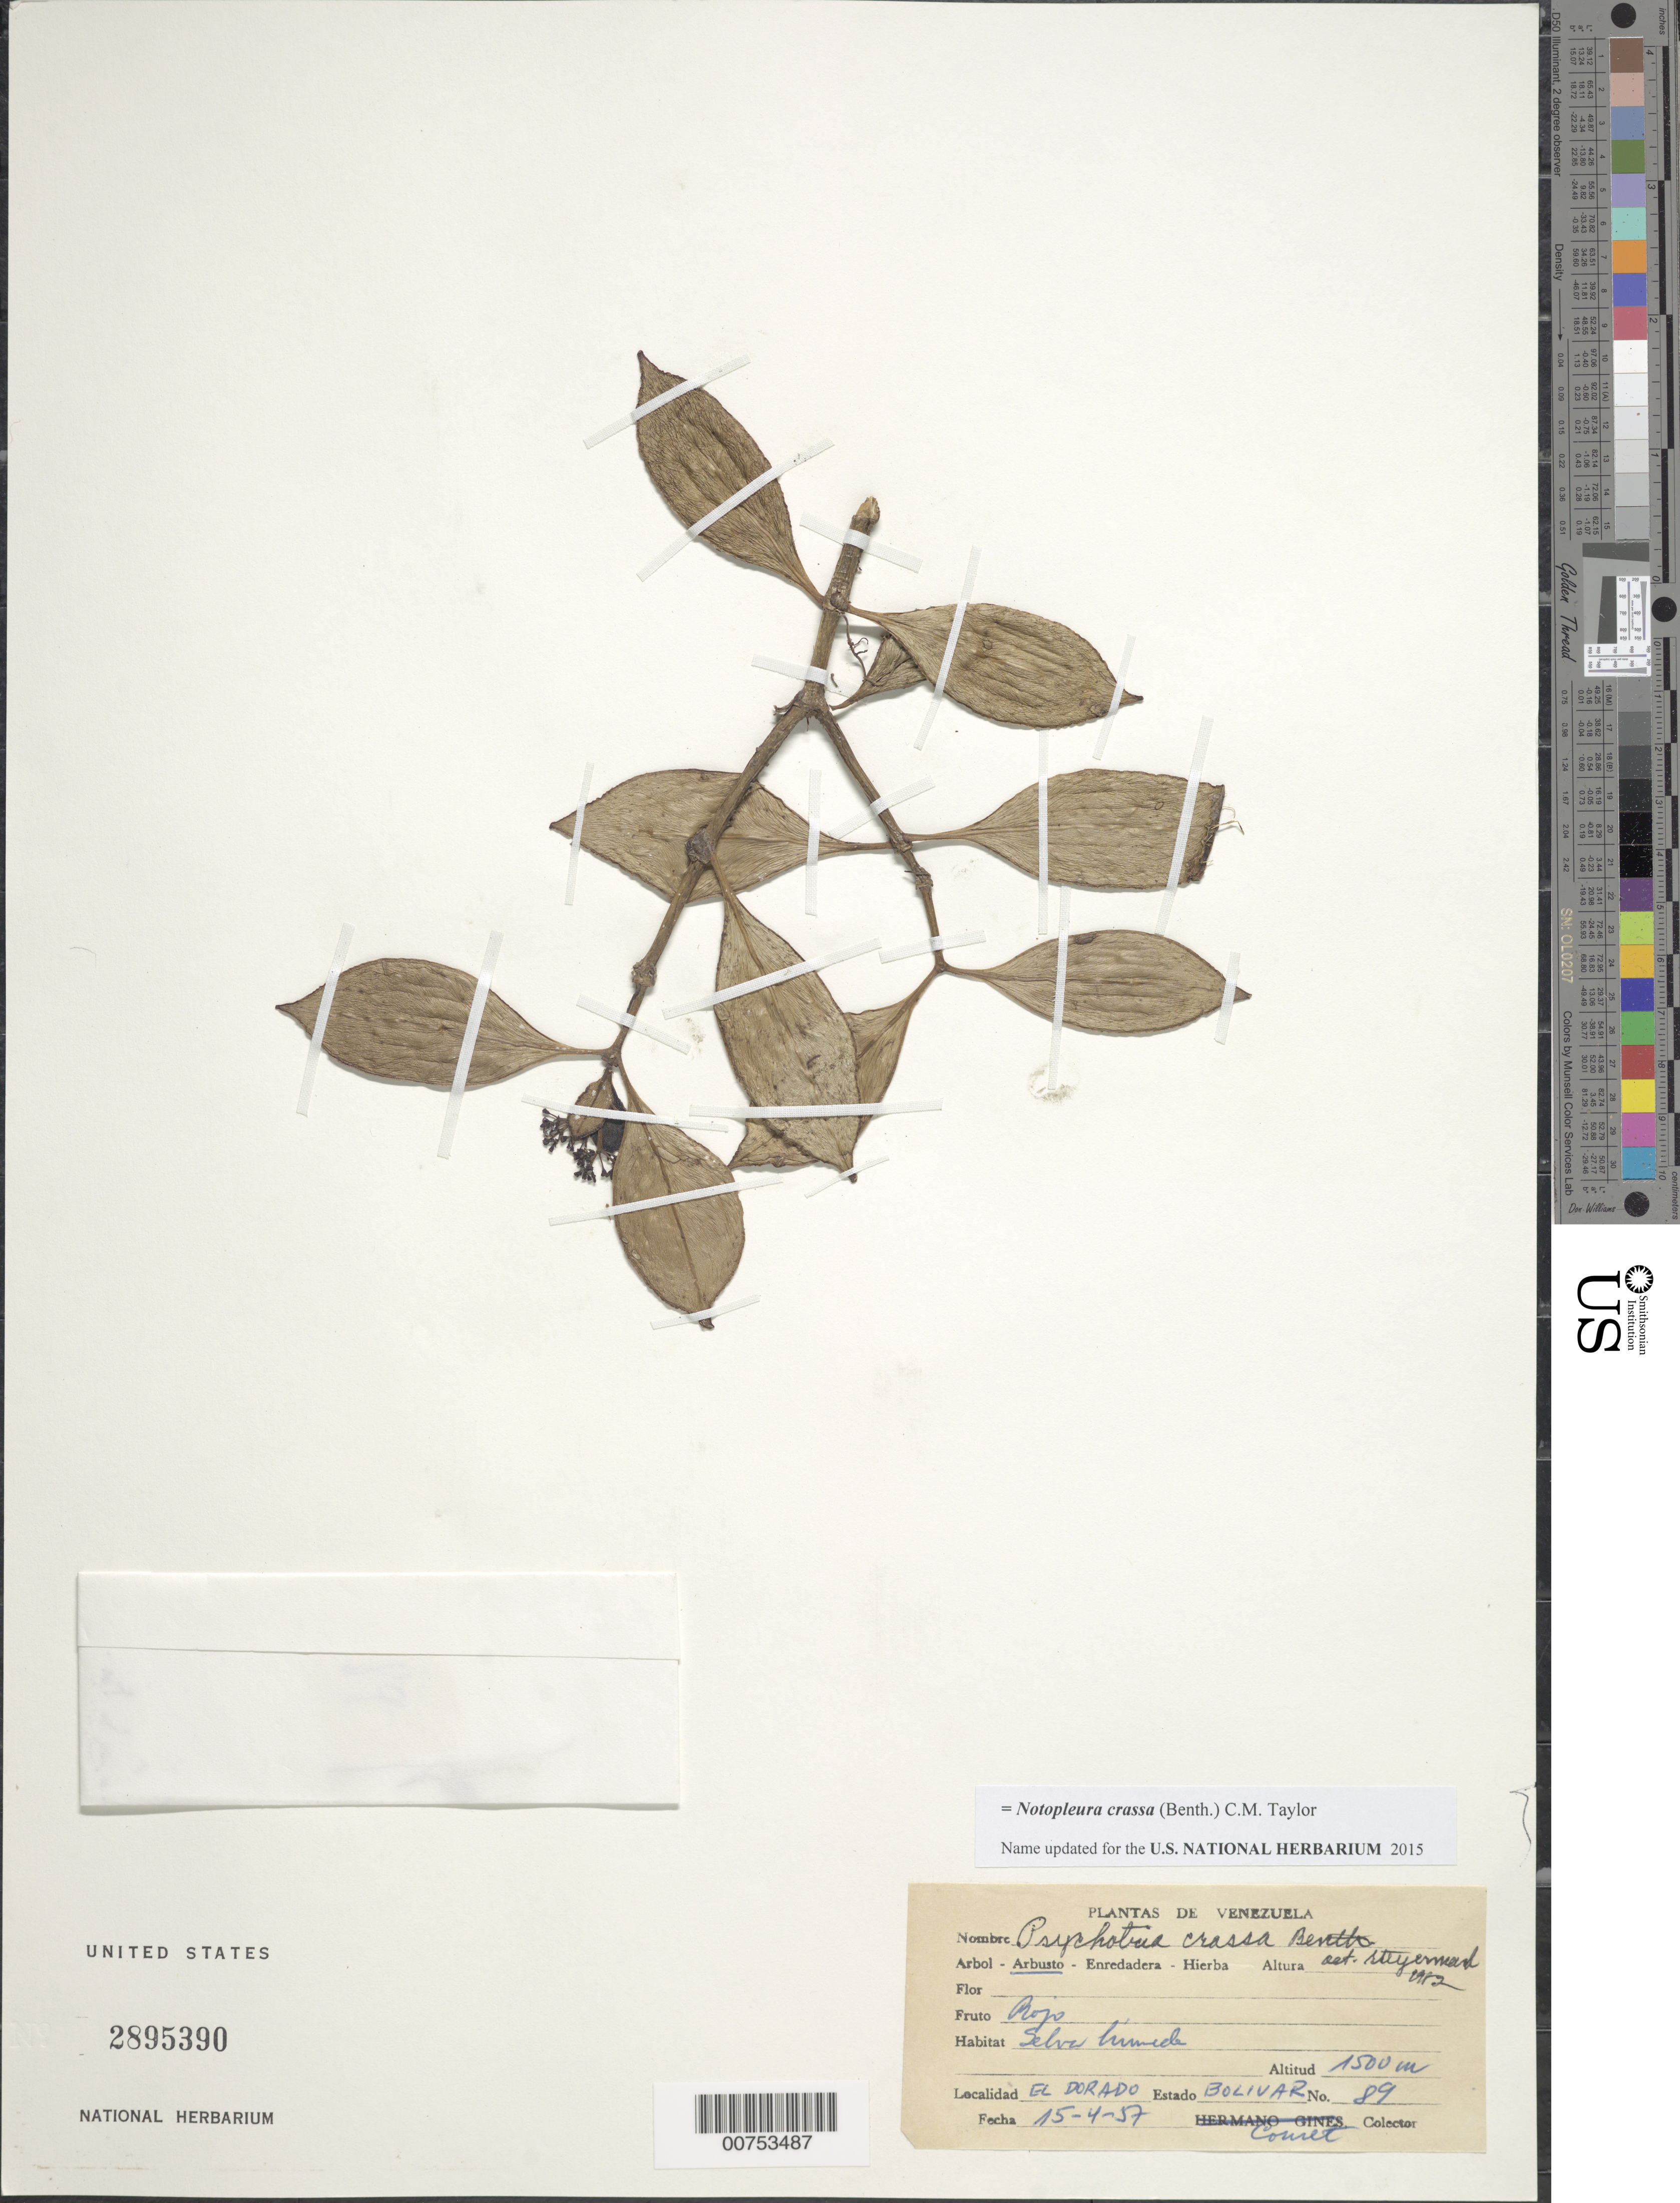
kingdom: Plantae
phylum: Tracheophyta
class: Magnoliopsida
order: Gentianales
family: Rubiaceae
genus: Psychotria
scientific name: Psychotria crassa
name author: Benth.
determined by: Steyermark, Julian A., (VEN)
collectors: -. Couret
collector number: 89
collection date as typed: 15-Apr-57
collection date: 1957-04-15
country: Venezuela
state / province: Bolívar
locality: El Dorado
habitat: Selva húmeda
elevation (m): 1500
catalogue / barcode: US 2895390